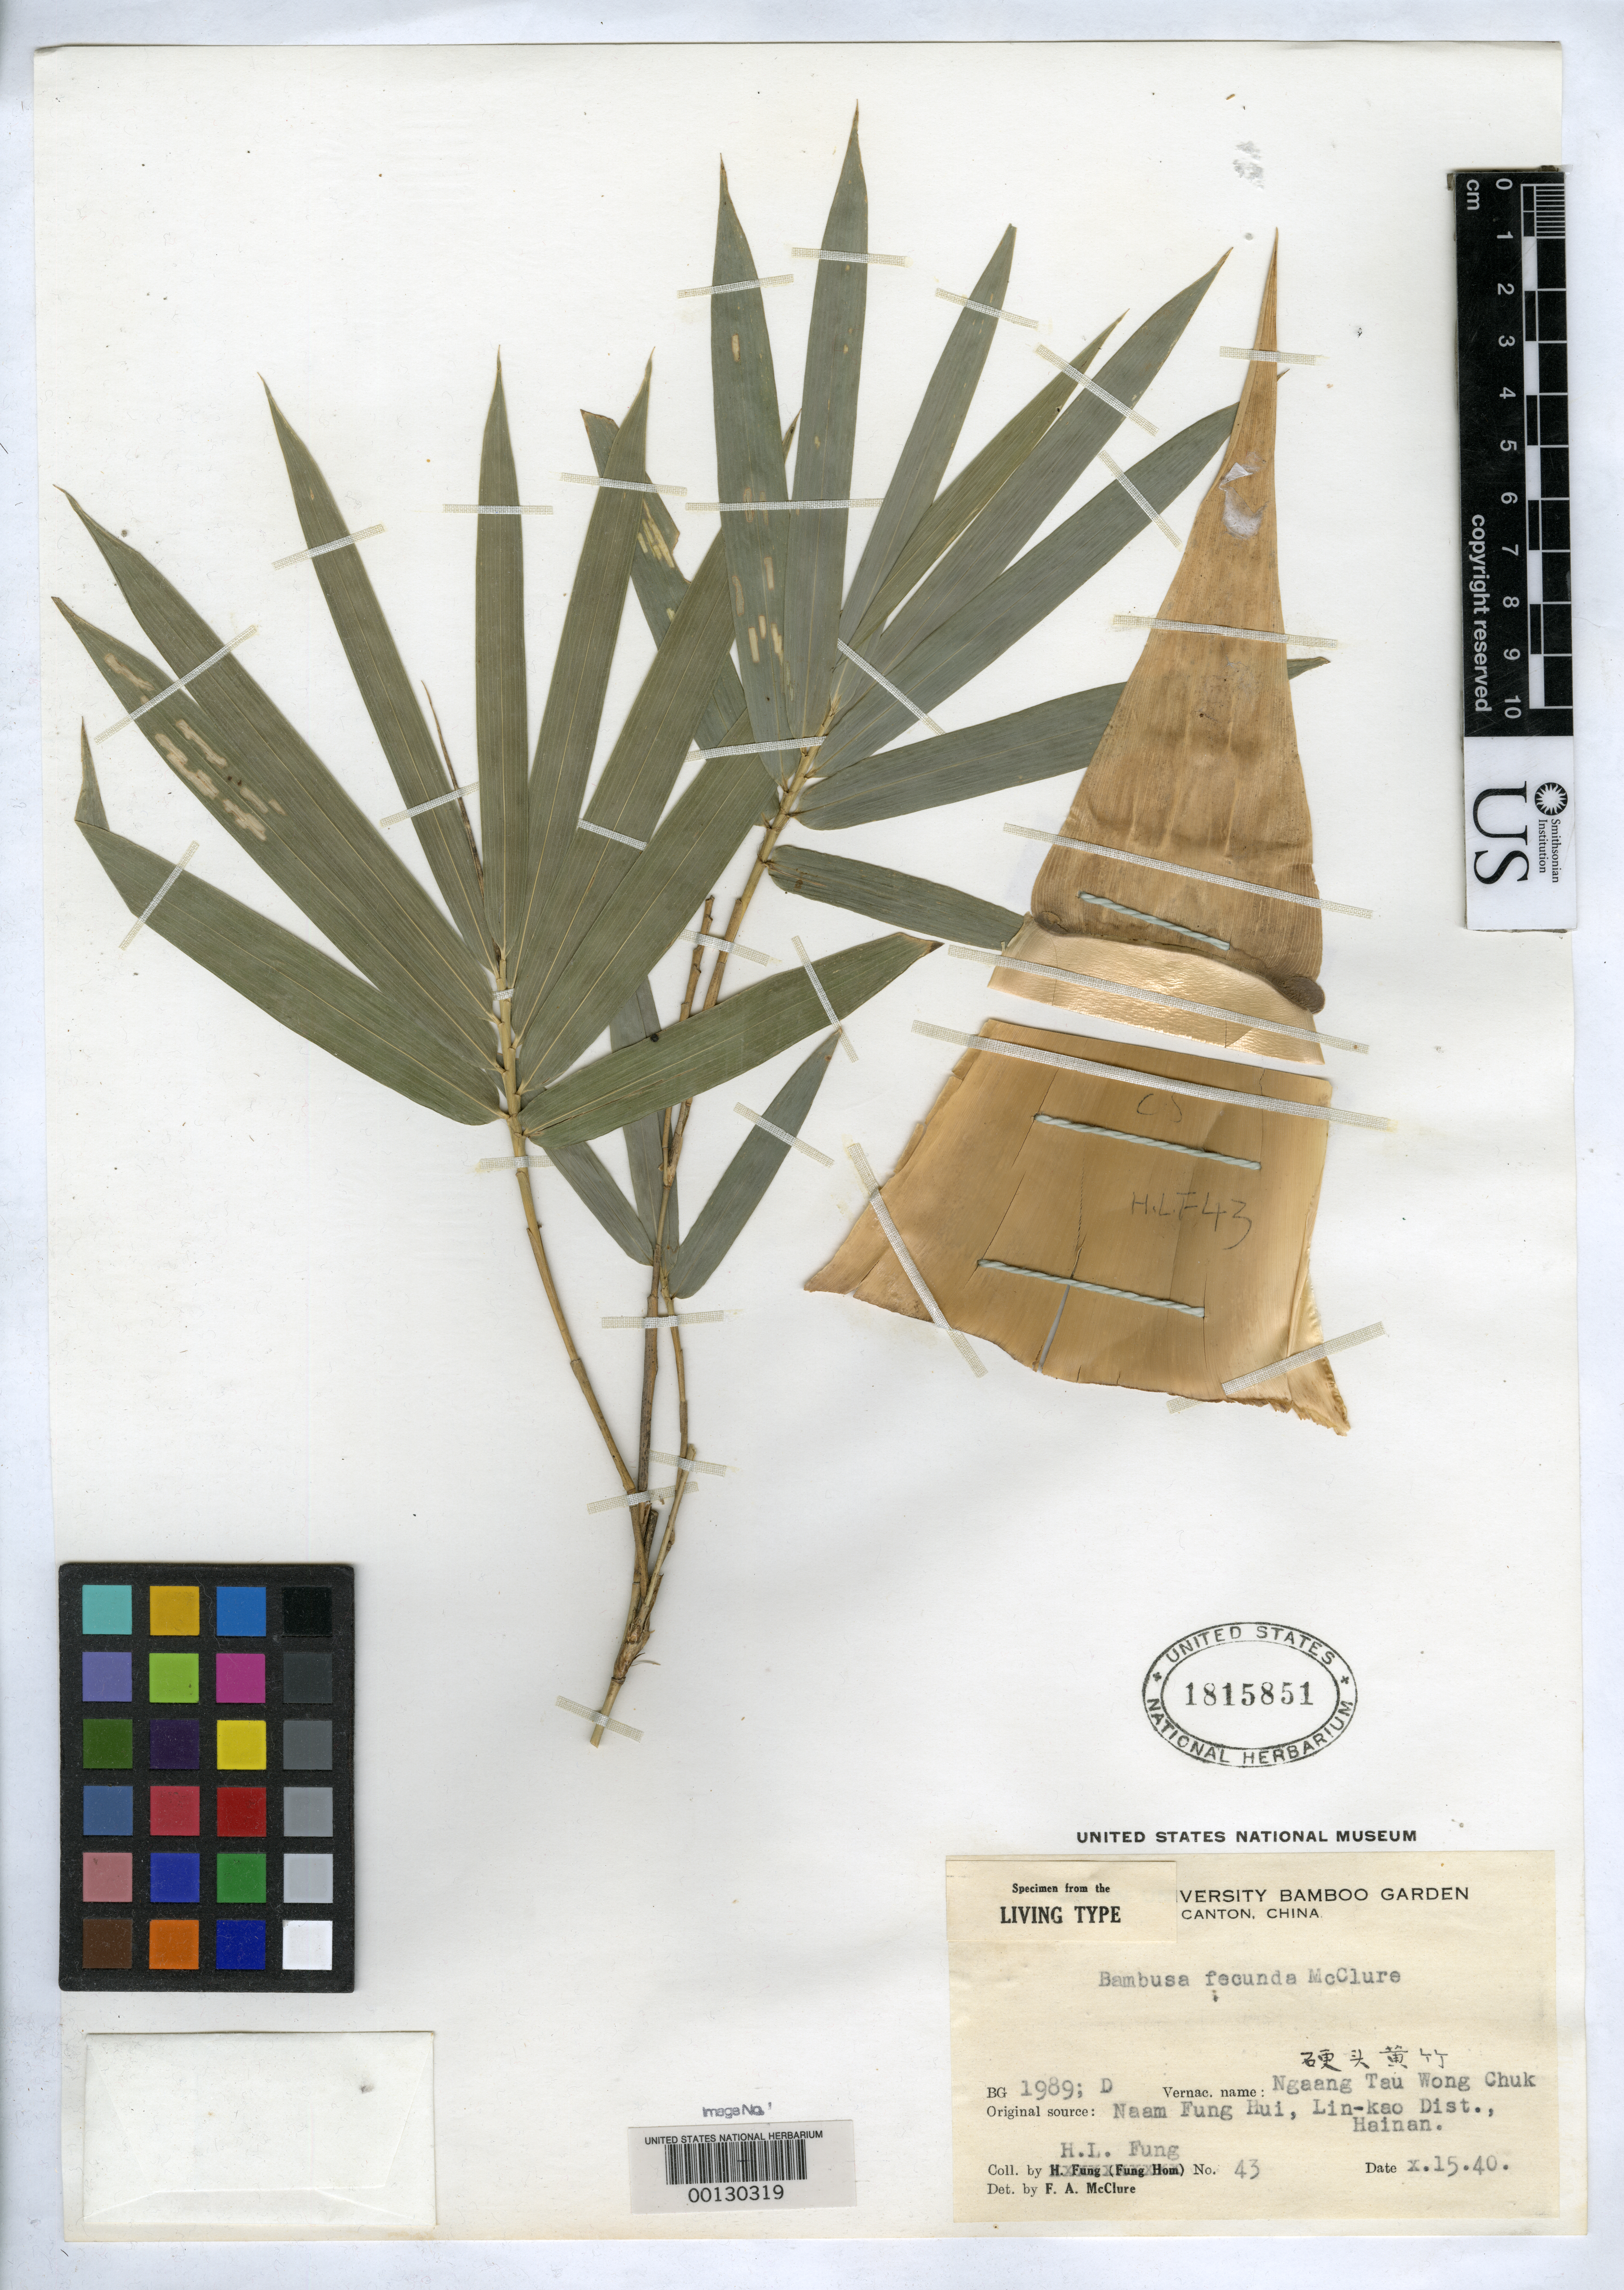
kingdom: Plantae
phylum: Tracheophyta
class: Liliopsida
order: Poales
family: Poaceae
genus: Bambusa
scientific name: Bambusa fecunda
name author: McClure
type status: Type Collection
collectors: H. L. Fung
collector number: BG 1989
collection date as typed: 15 Oct 1940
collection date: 1929-07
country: China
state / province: Guangdong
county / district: Tam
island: Hainan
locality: Nam Fung Hui.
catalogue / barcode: US 1815851